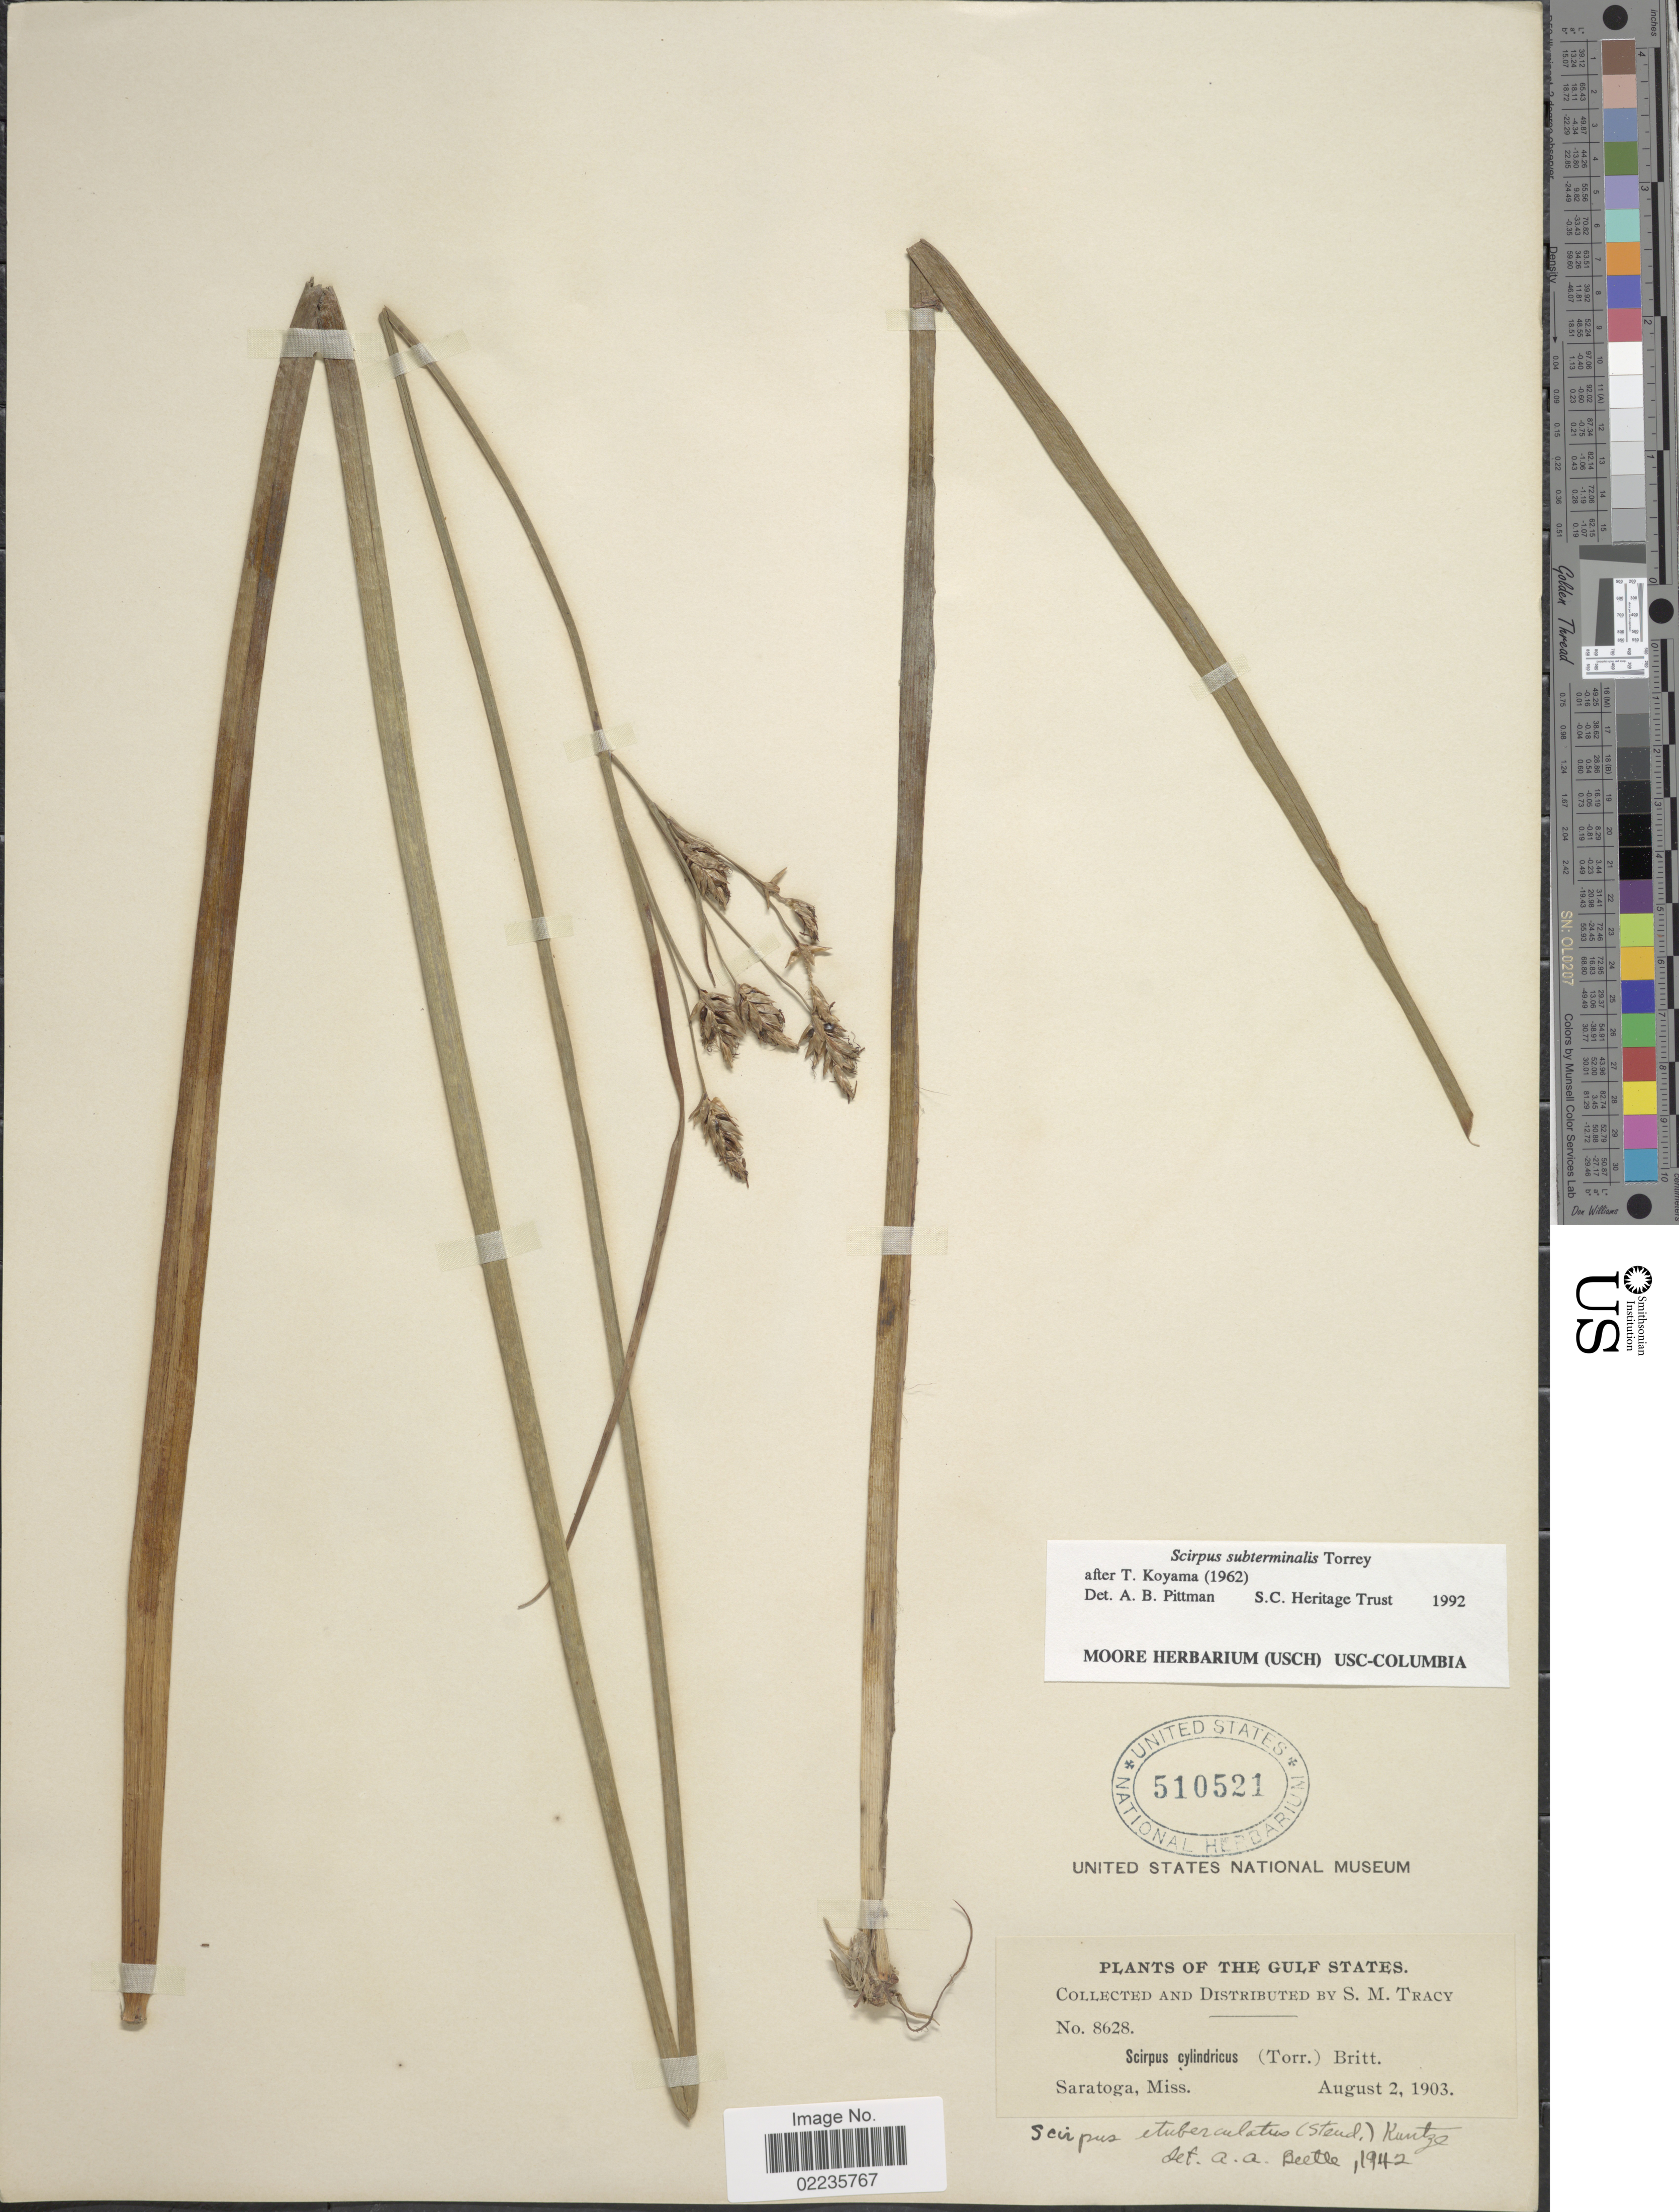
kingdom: Plantae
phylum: Tracheophyta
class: Liliopsida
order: Poales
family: Cyperaceae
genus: Schoenoplectus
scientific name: Schoenoplectus etuberculatus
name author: (Steud.) Soják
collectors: S. M. Tracy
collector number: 8628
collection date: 1903-08-02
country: United States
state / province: Mississippi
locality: Gulf States, Saratoga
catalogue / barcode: US 510521